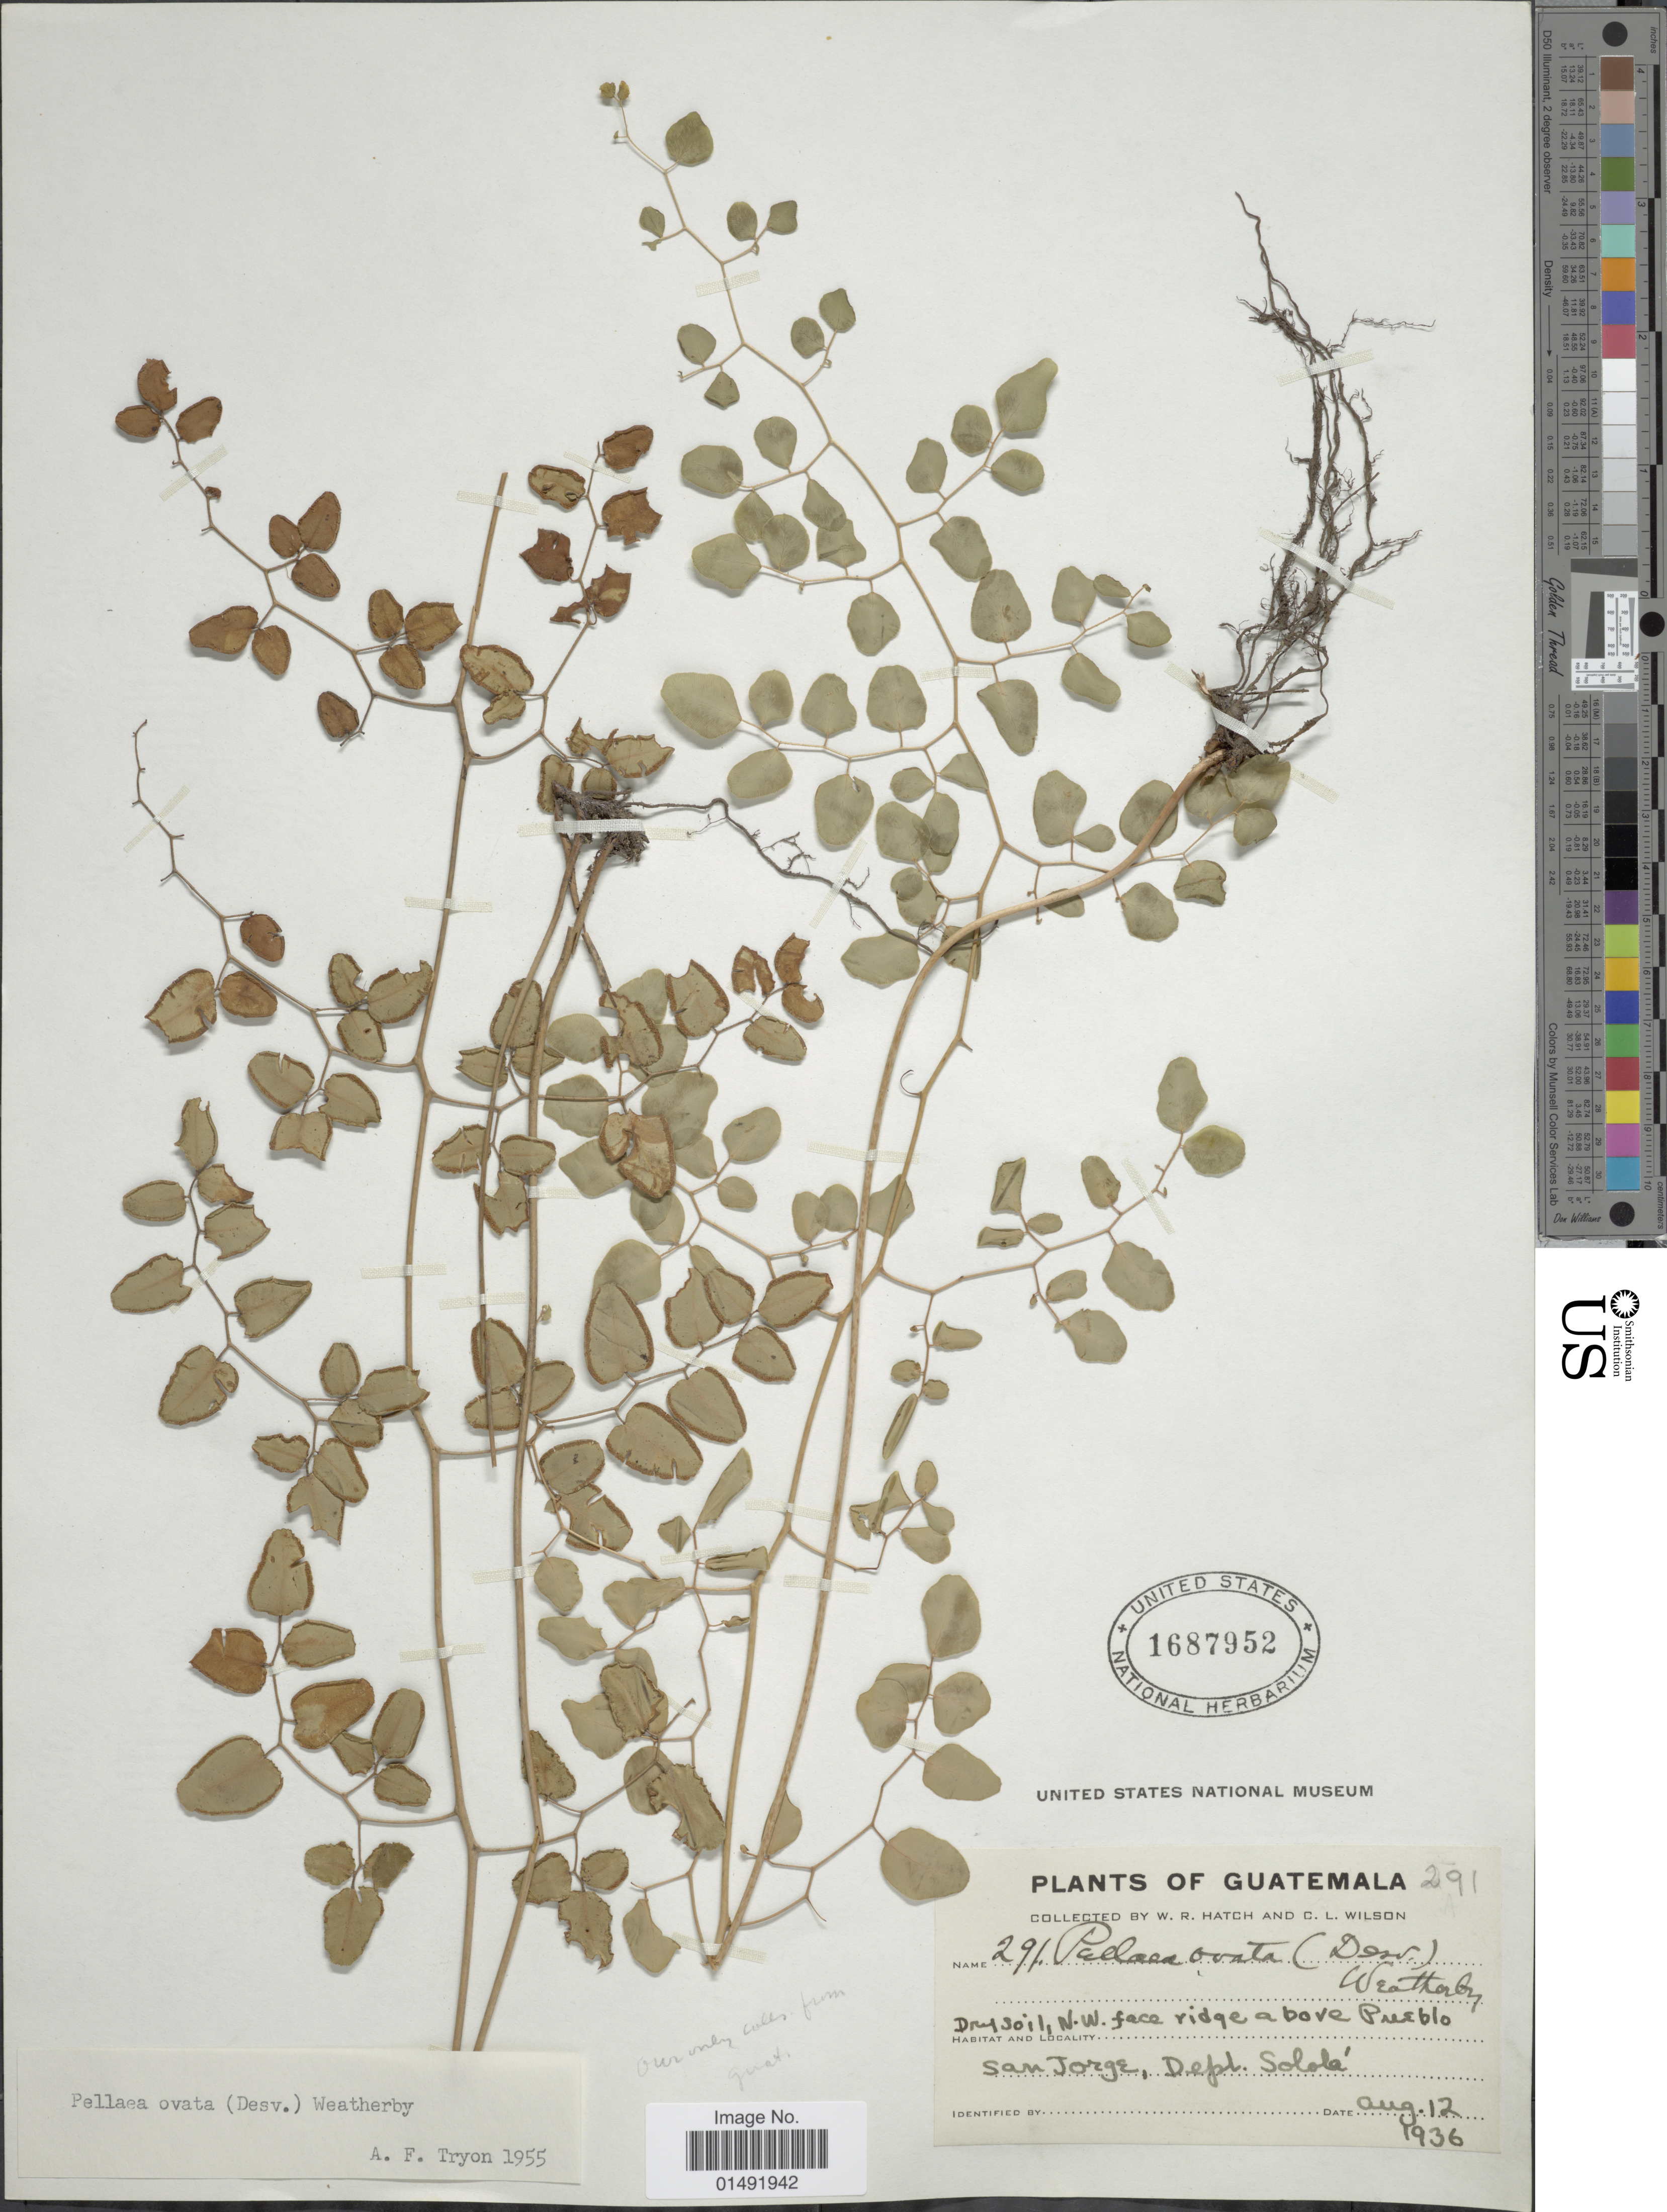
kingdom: Plantae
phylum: Tracheophyta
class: Polypodiopsida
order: Polypodiales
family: Pteridaceae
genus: Pellaea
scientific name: Pellaea ovata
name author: (Desv.) Weath.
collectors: W. Hatch & C. L. Wilson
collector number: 291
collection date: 1936-08-12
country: Guatemala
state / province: Sololá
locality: N.W. face ridge above Pueblo San Jorge,Dept. Sololá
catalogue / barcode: US 1687952